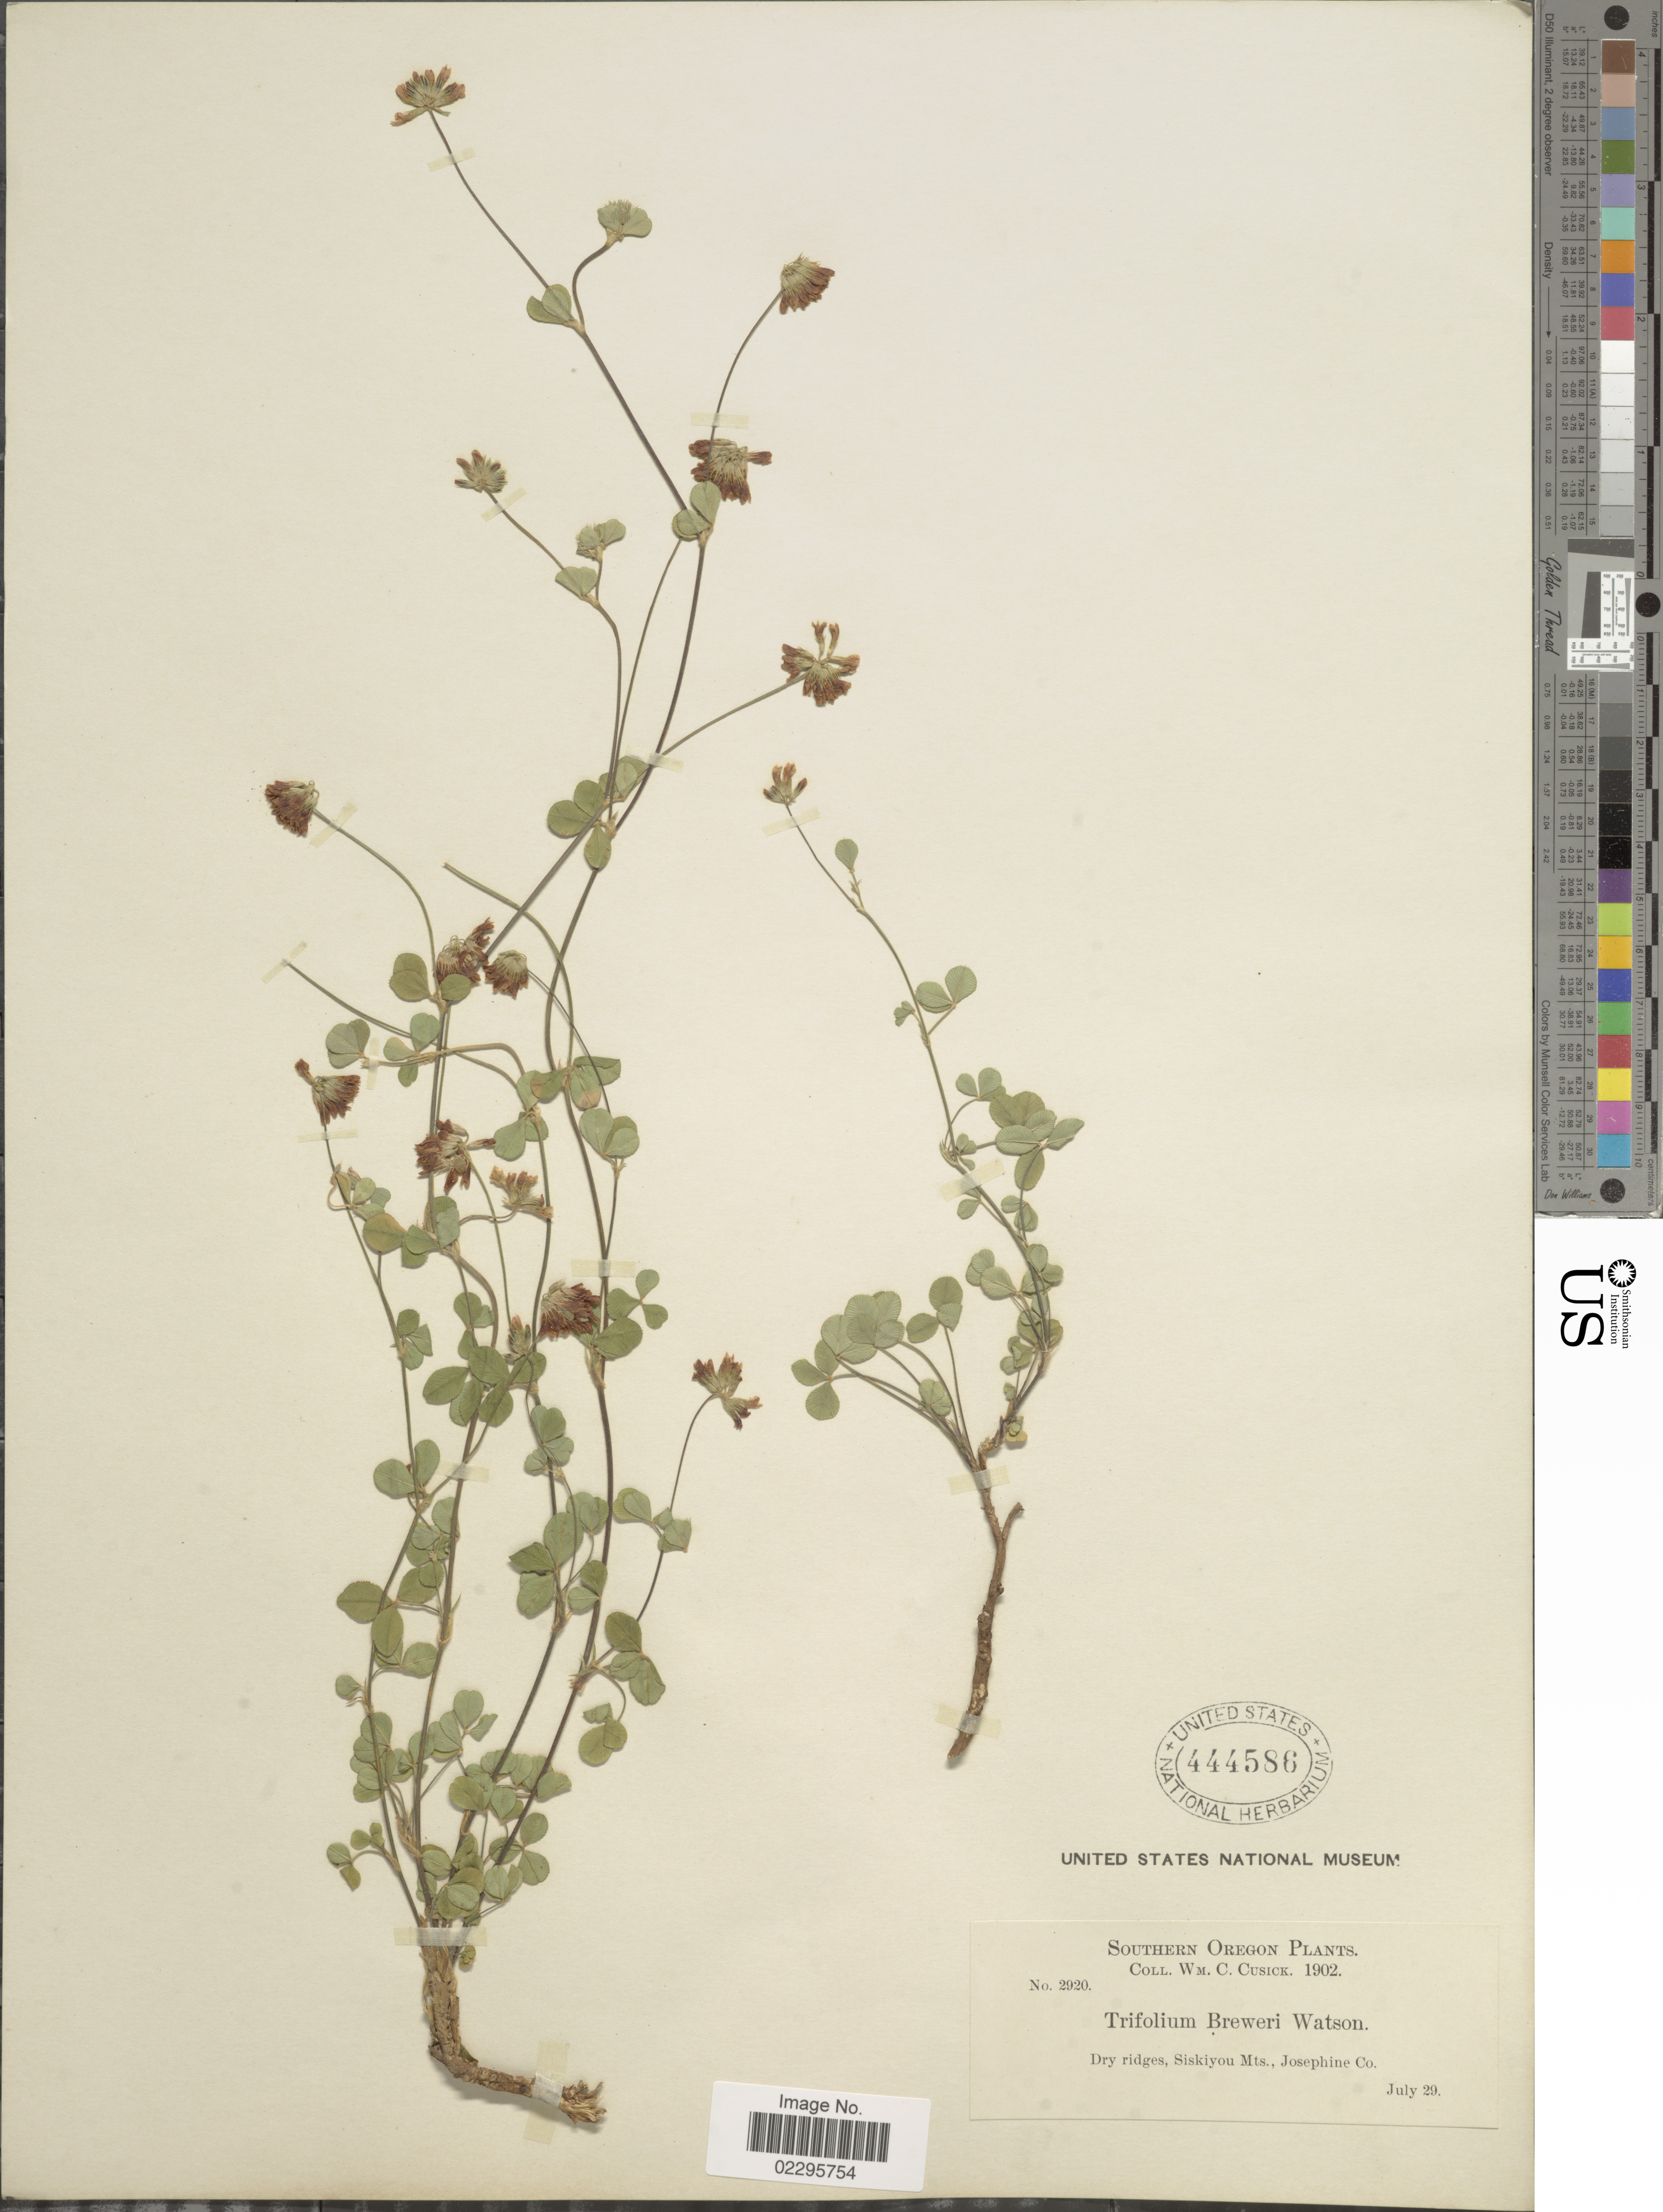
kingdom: Plantae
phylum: Tracheophyta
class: Magnoliopsida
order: Fabales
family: Fabaceae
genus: Trifolium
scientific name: Trifolium breweri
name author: S. Watson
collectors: W. C. Cusick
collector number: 2920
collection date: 1902-07-29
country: United States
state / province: Oregon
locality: Southern Orgeon, dry ridges, Siskiyou Mts.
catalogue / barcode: US 444586